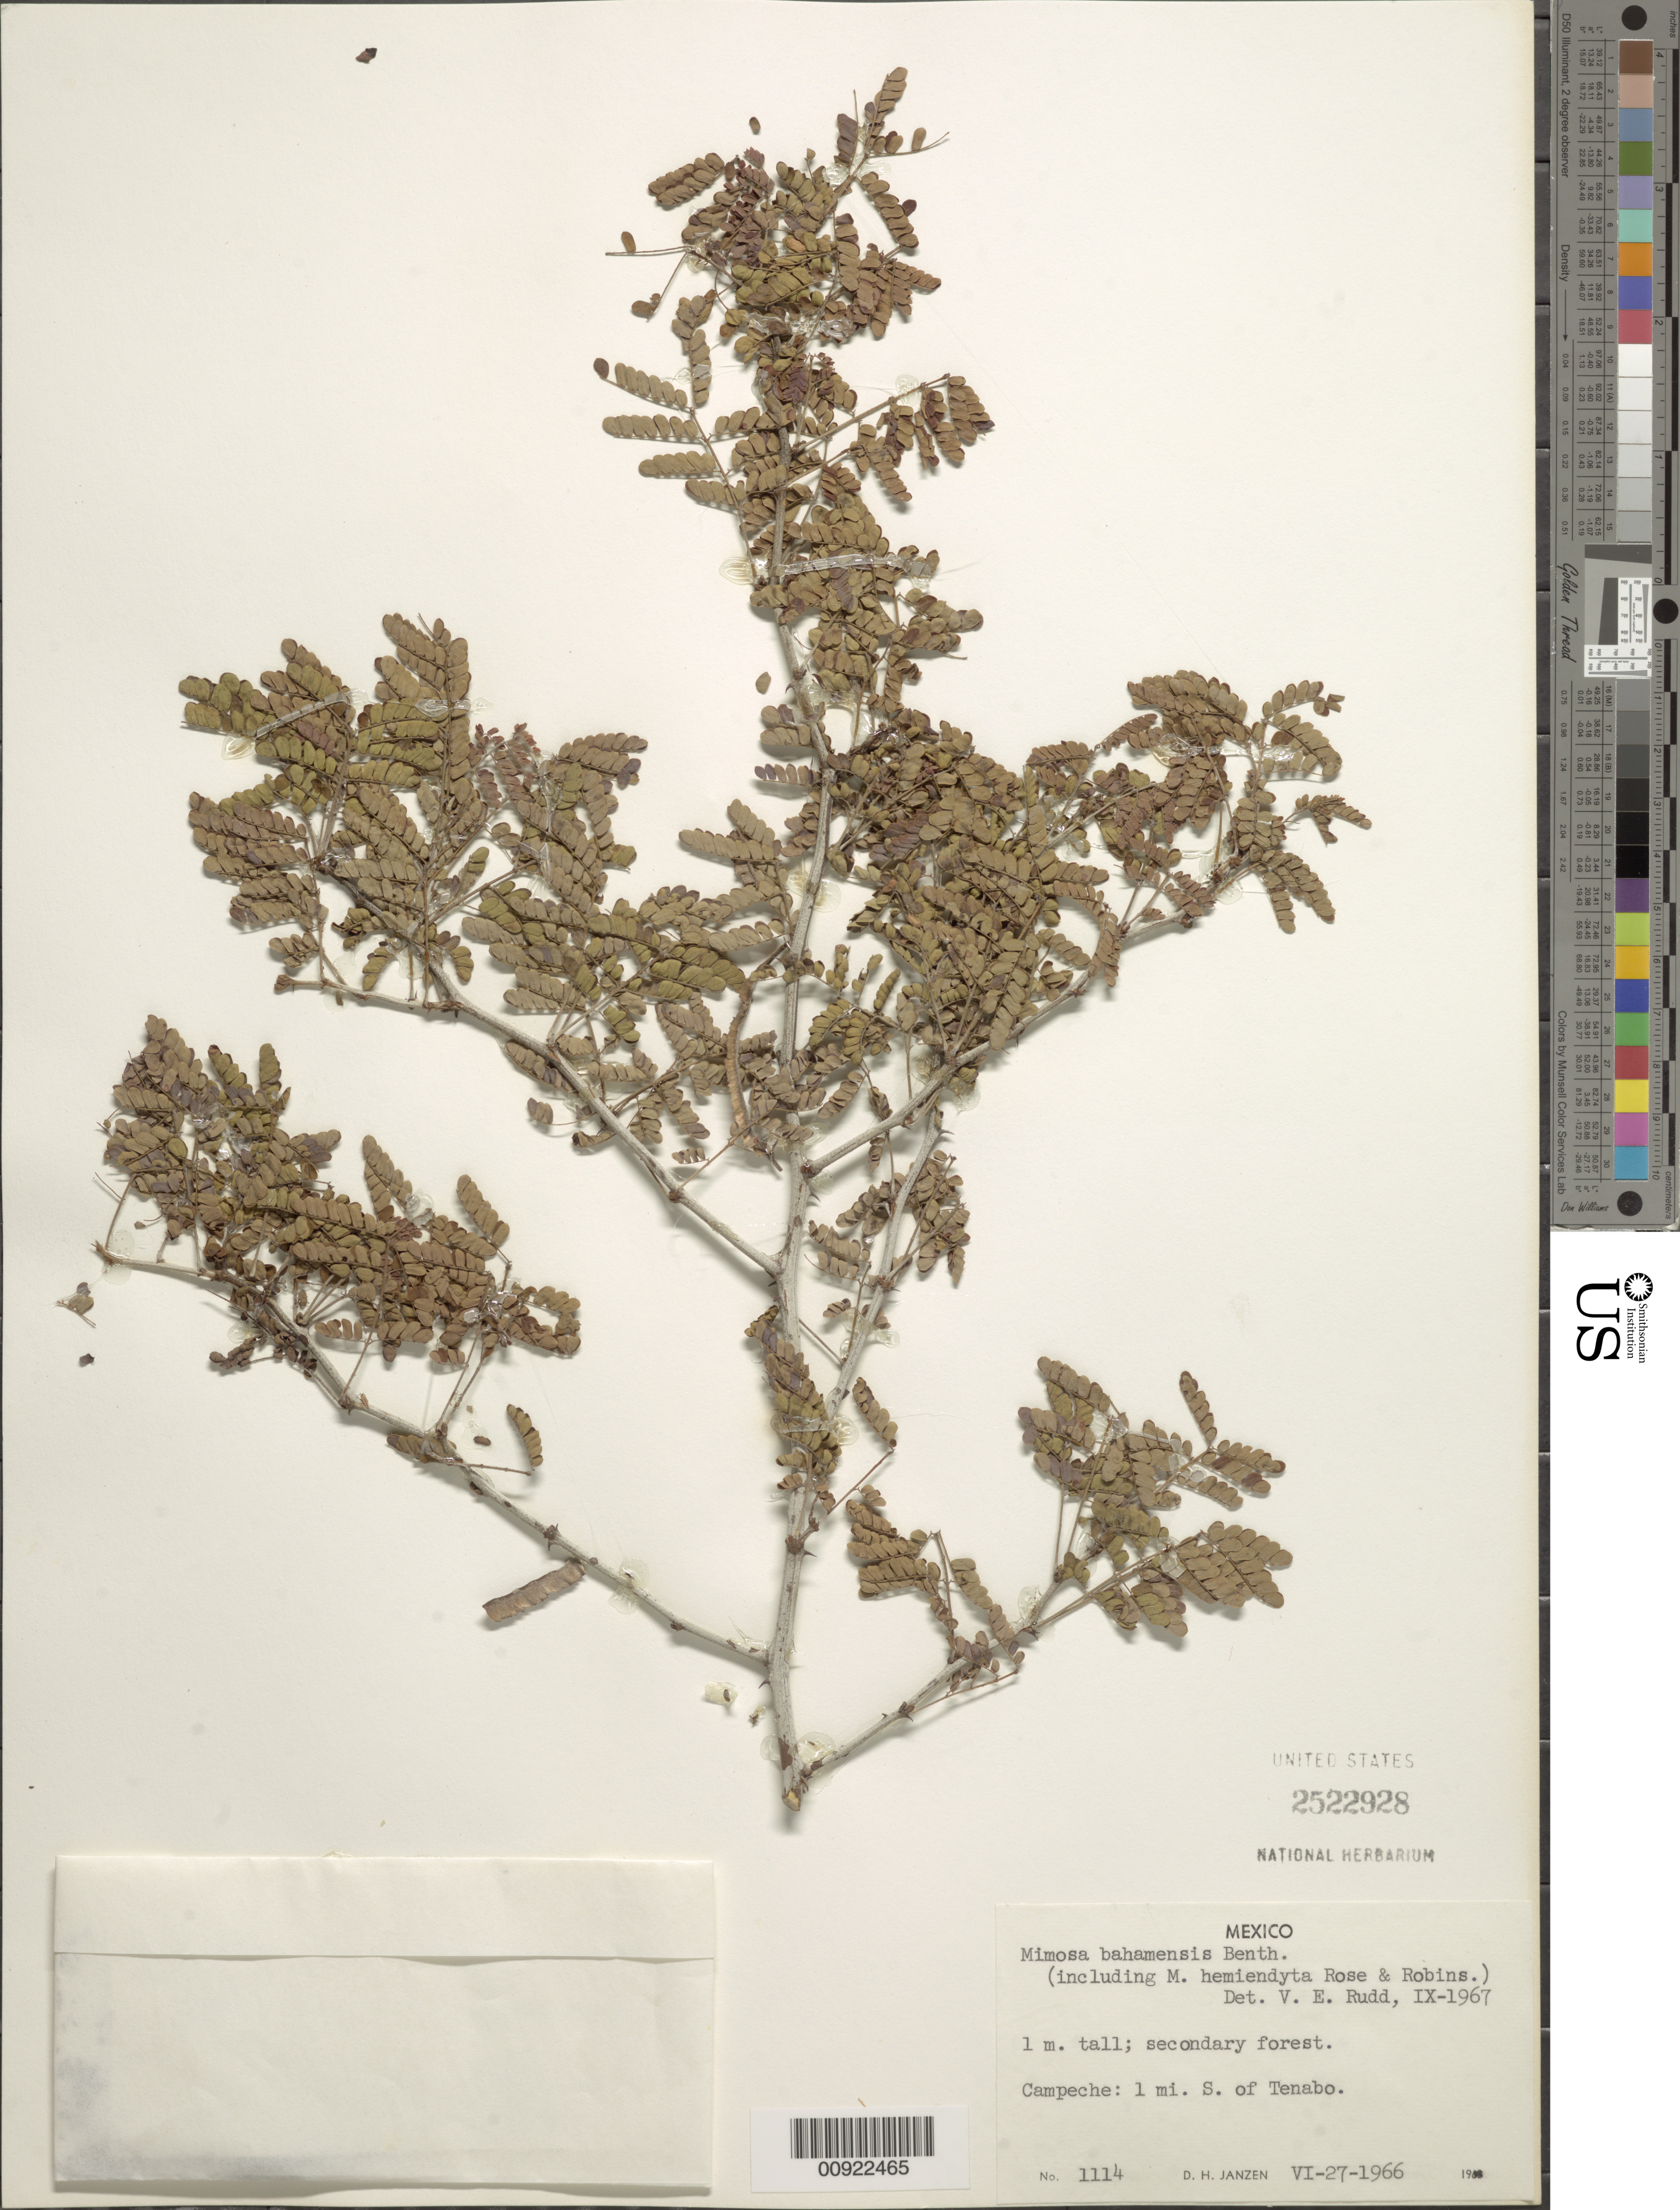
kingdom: Plantae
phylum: Tracheophyta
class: Magnoliopsida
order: Fabales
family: Fabaceae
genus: Mimosa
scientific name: Mimosa bahamensis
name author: Benth.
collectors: D. Janzen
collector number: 1114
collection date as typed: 27 Jun 1966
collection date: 1966-06-27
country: Mexico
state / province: Campeche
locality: Campeche: 1 mi. S of Tenabo.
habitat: Secondary forest.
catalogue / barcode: US 2522928